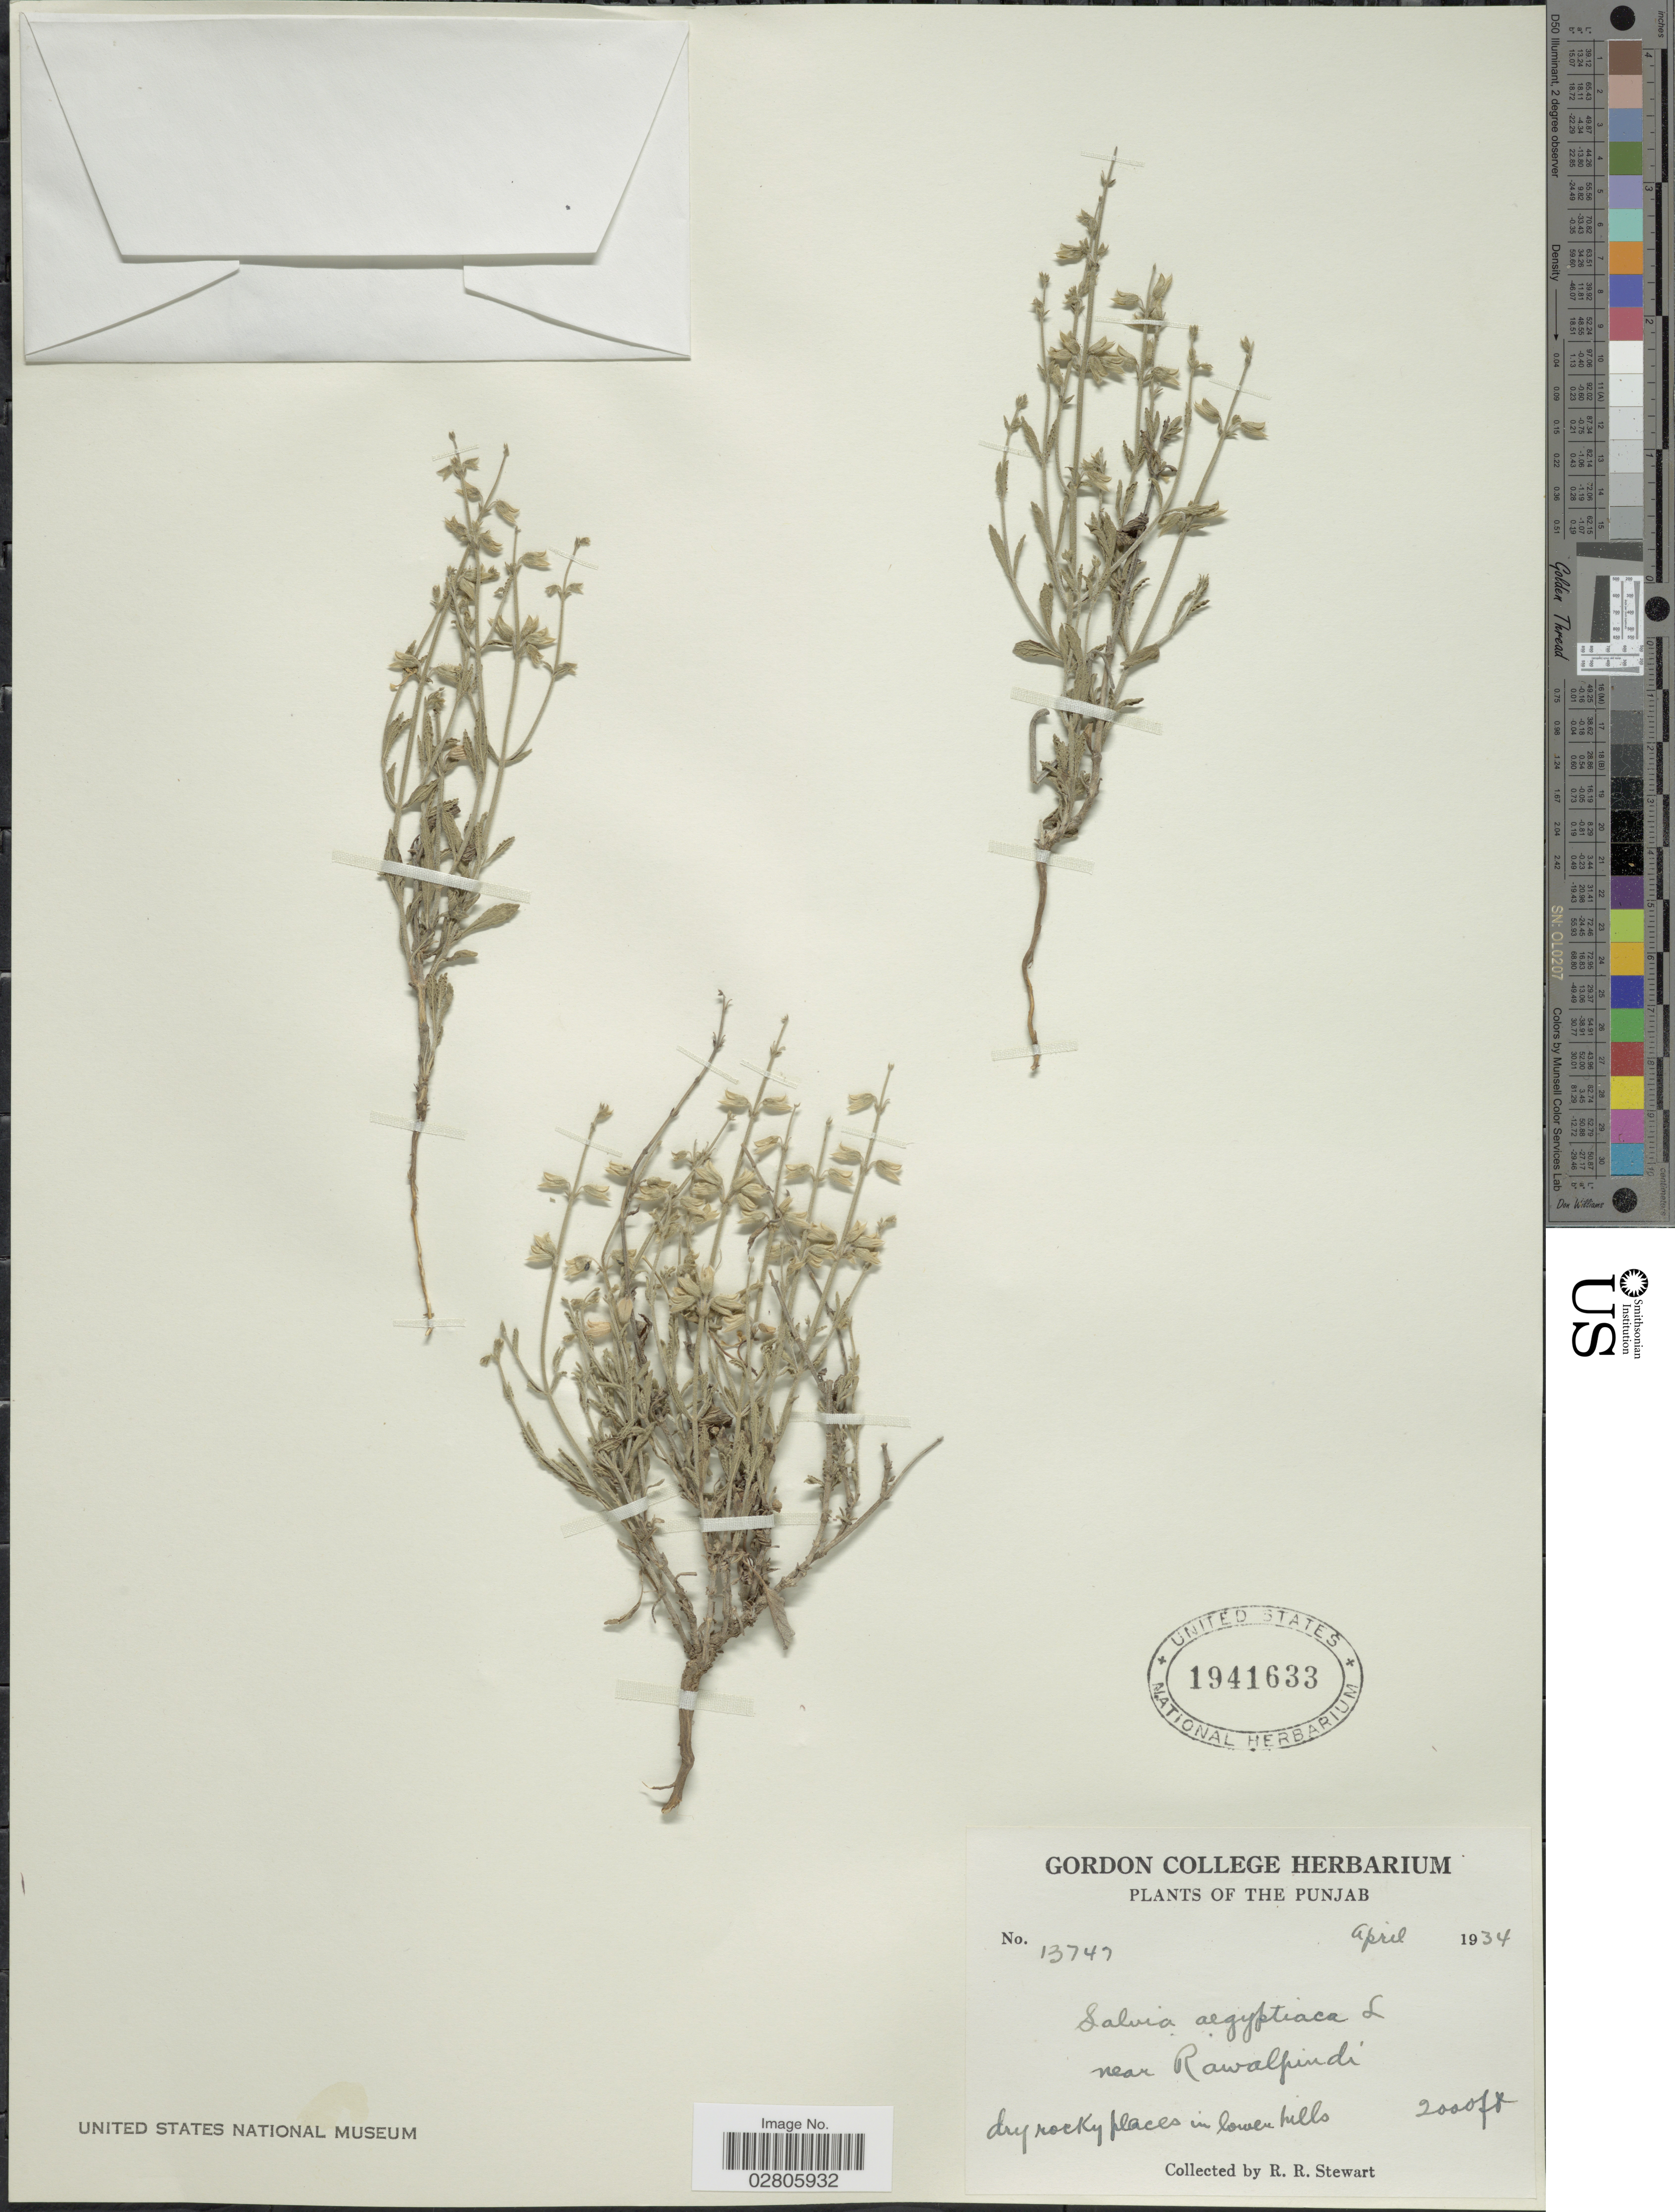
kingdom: Plantae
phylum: Tracheophyta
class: Magnoliopsida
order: Lamiales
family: Lamiaceae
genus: Salvia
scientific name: Salvia aegyptiaca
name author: L.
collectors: R. R. Stewart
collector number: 13747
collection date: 1934-04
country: Pakistan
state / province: Punjab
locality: Near Rawalpindi, dry rocky places in lower hills.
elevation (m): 610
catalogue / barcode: US 1941633